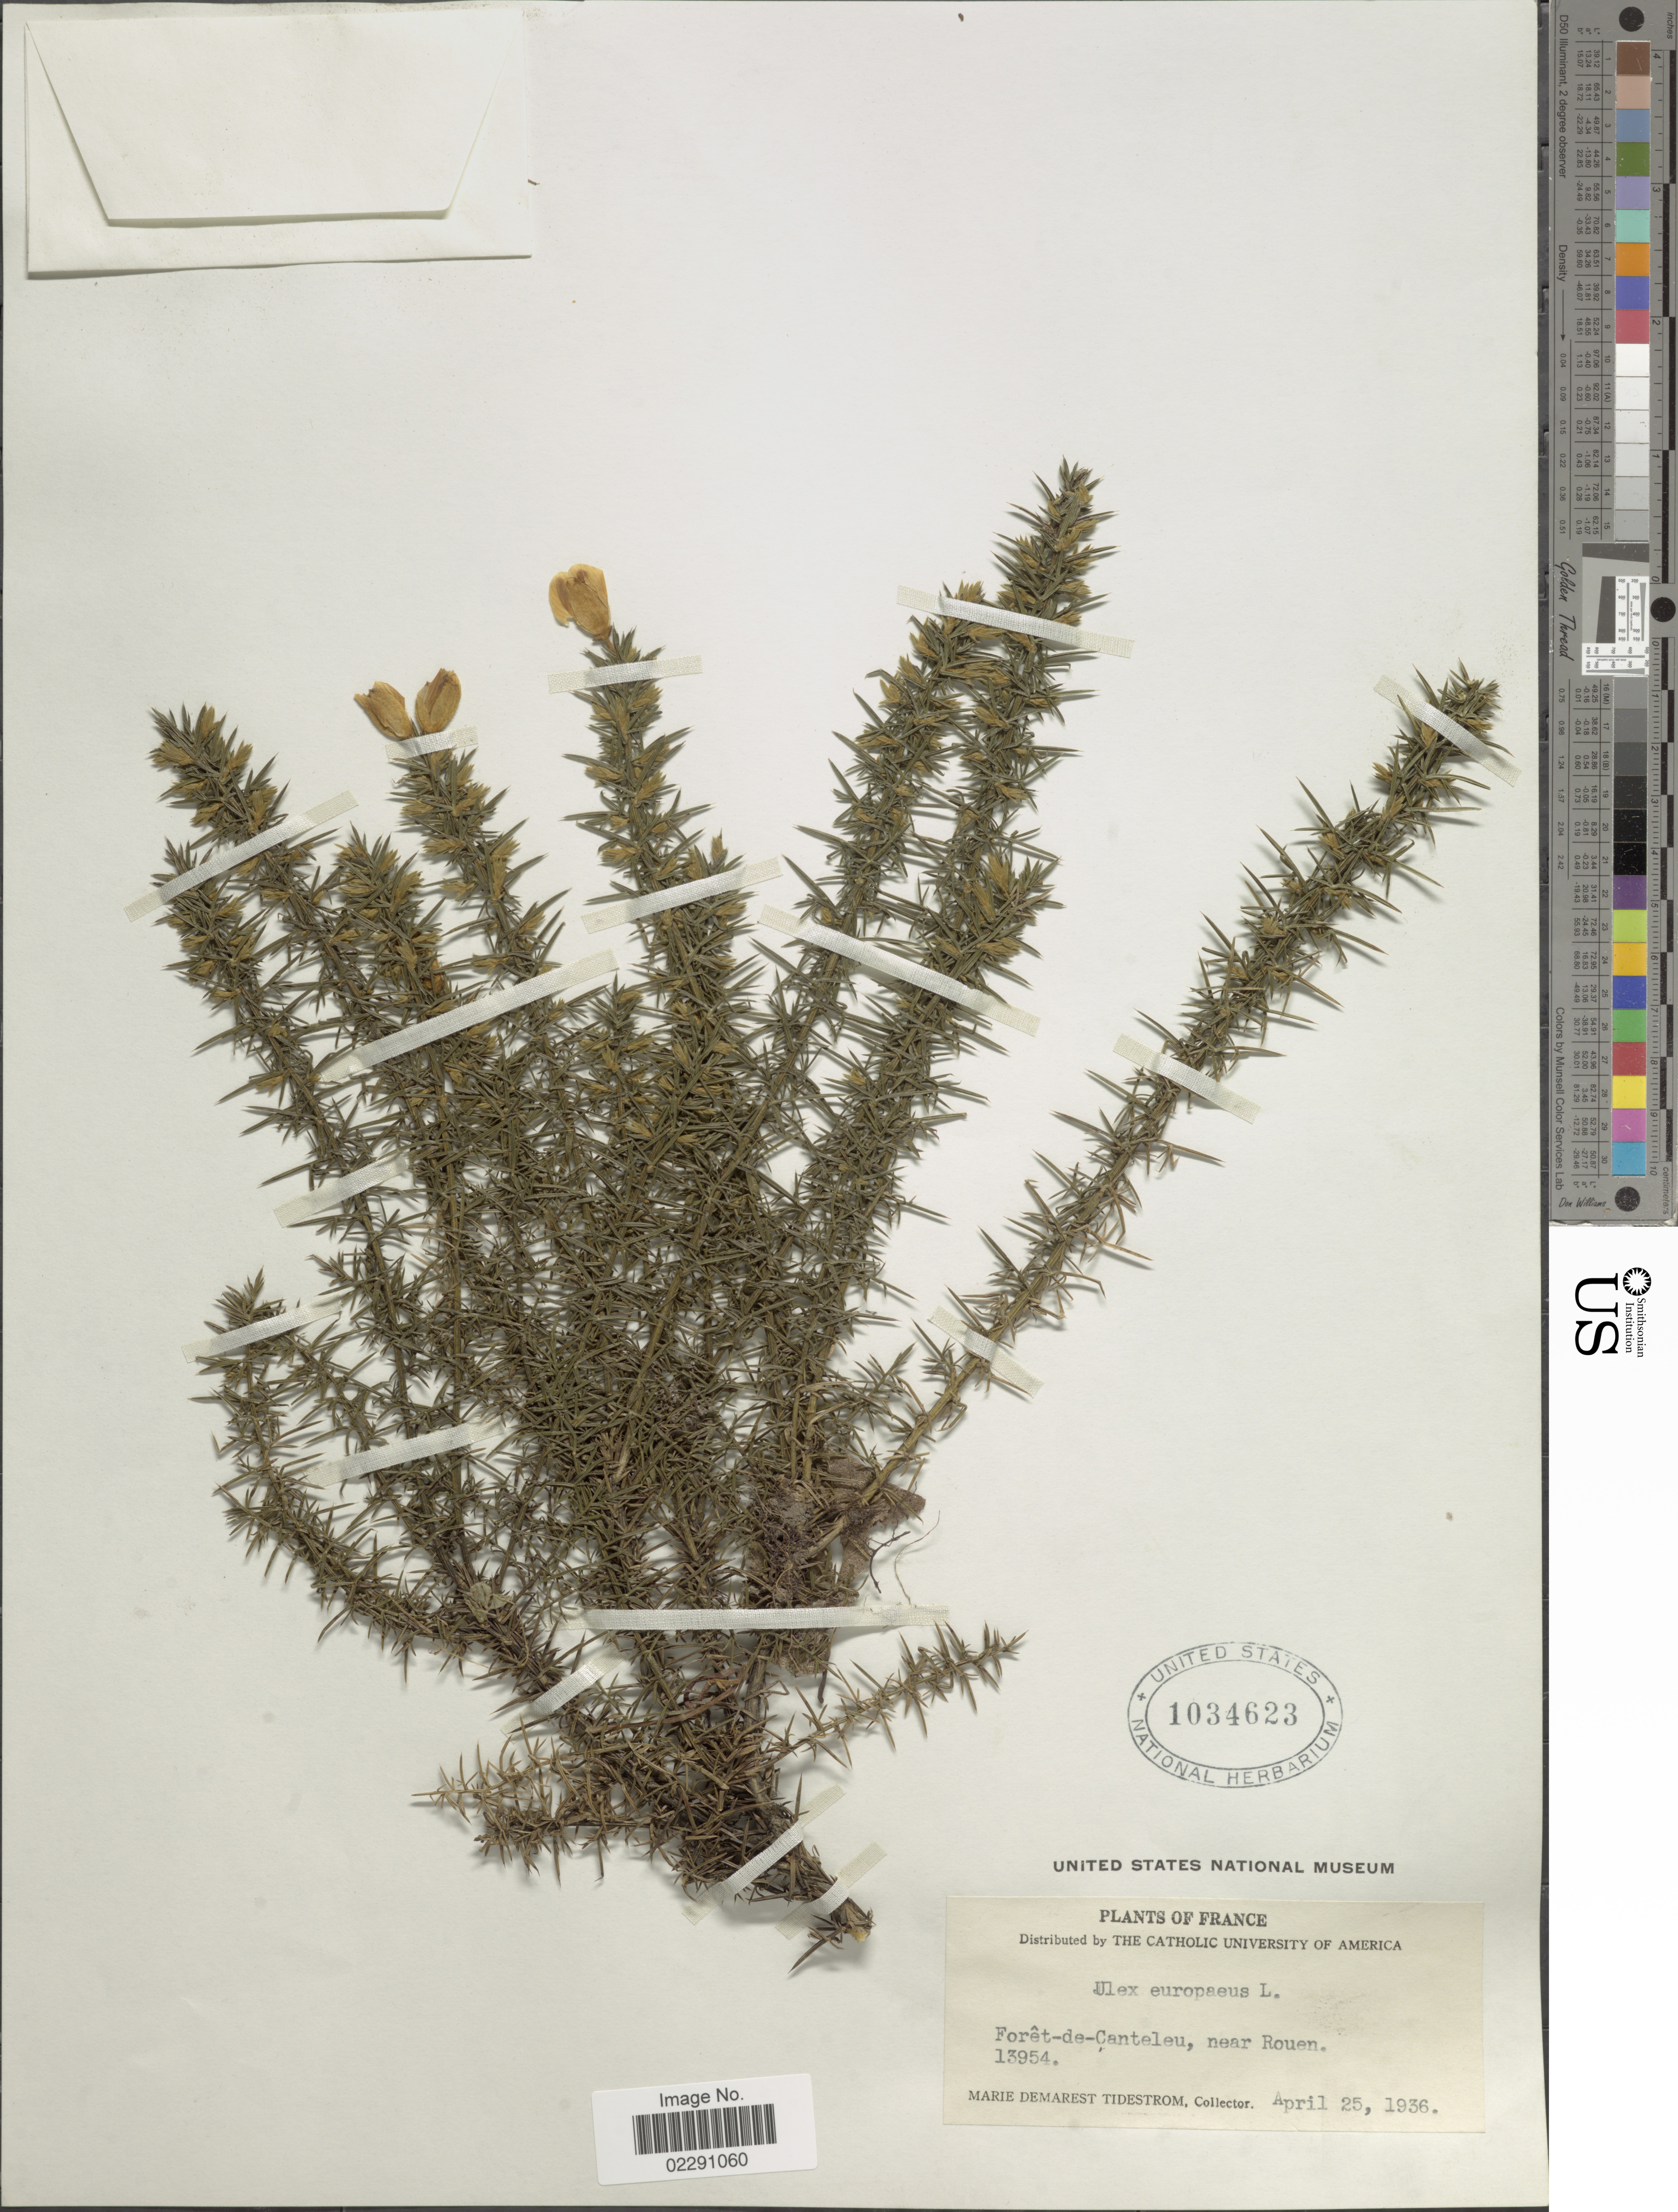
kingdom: Plantae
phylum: Tracheophyta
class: Magnoliopsida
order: Fabales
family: Fabaceae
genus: Ulex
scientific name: Ulex europaeus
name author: L.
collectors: M. Tidestrom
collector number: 13954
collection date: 1936-04-25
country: France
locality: Foret-de-Canteleu, near Rouen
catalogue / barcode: US 1034623